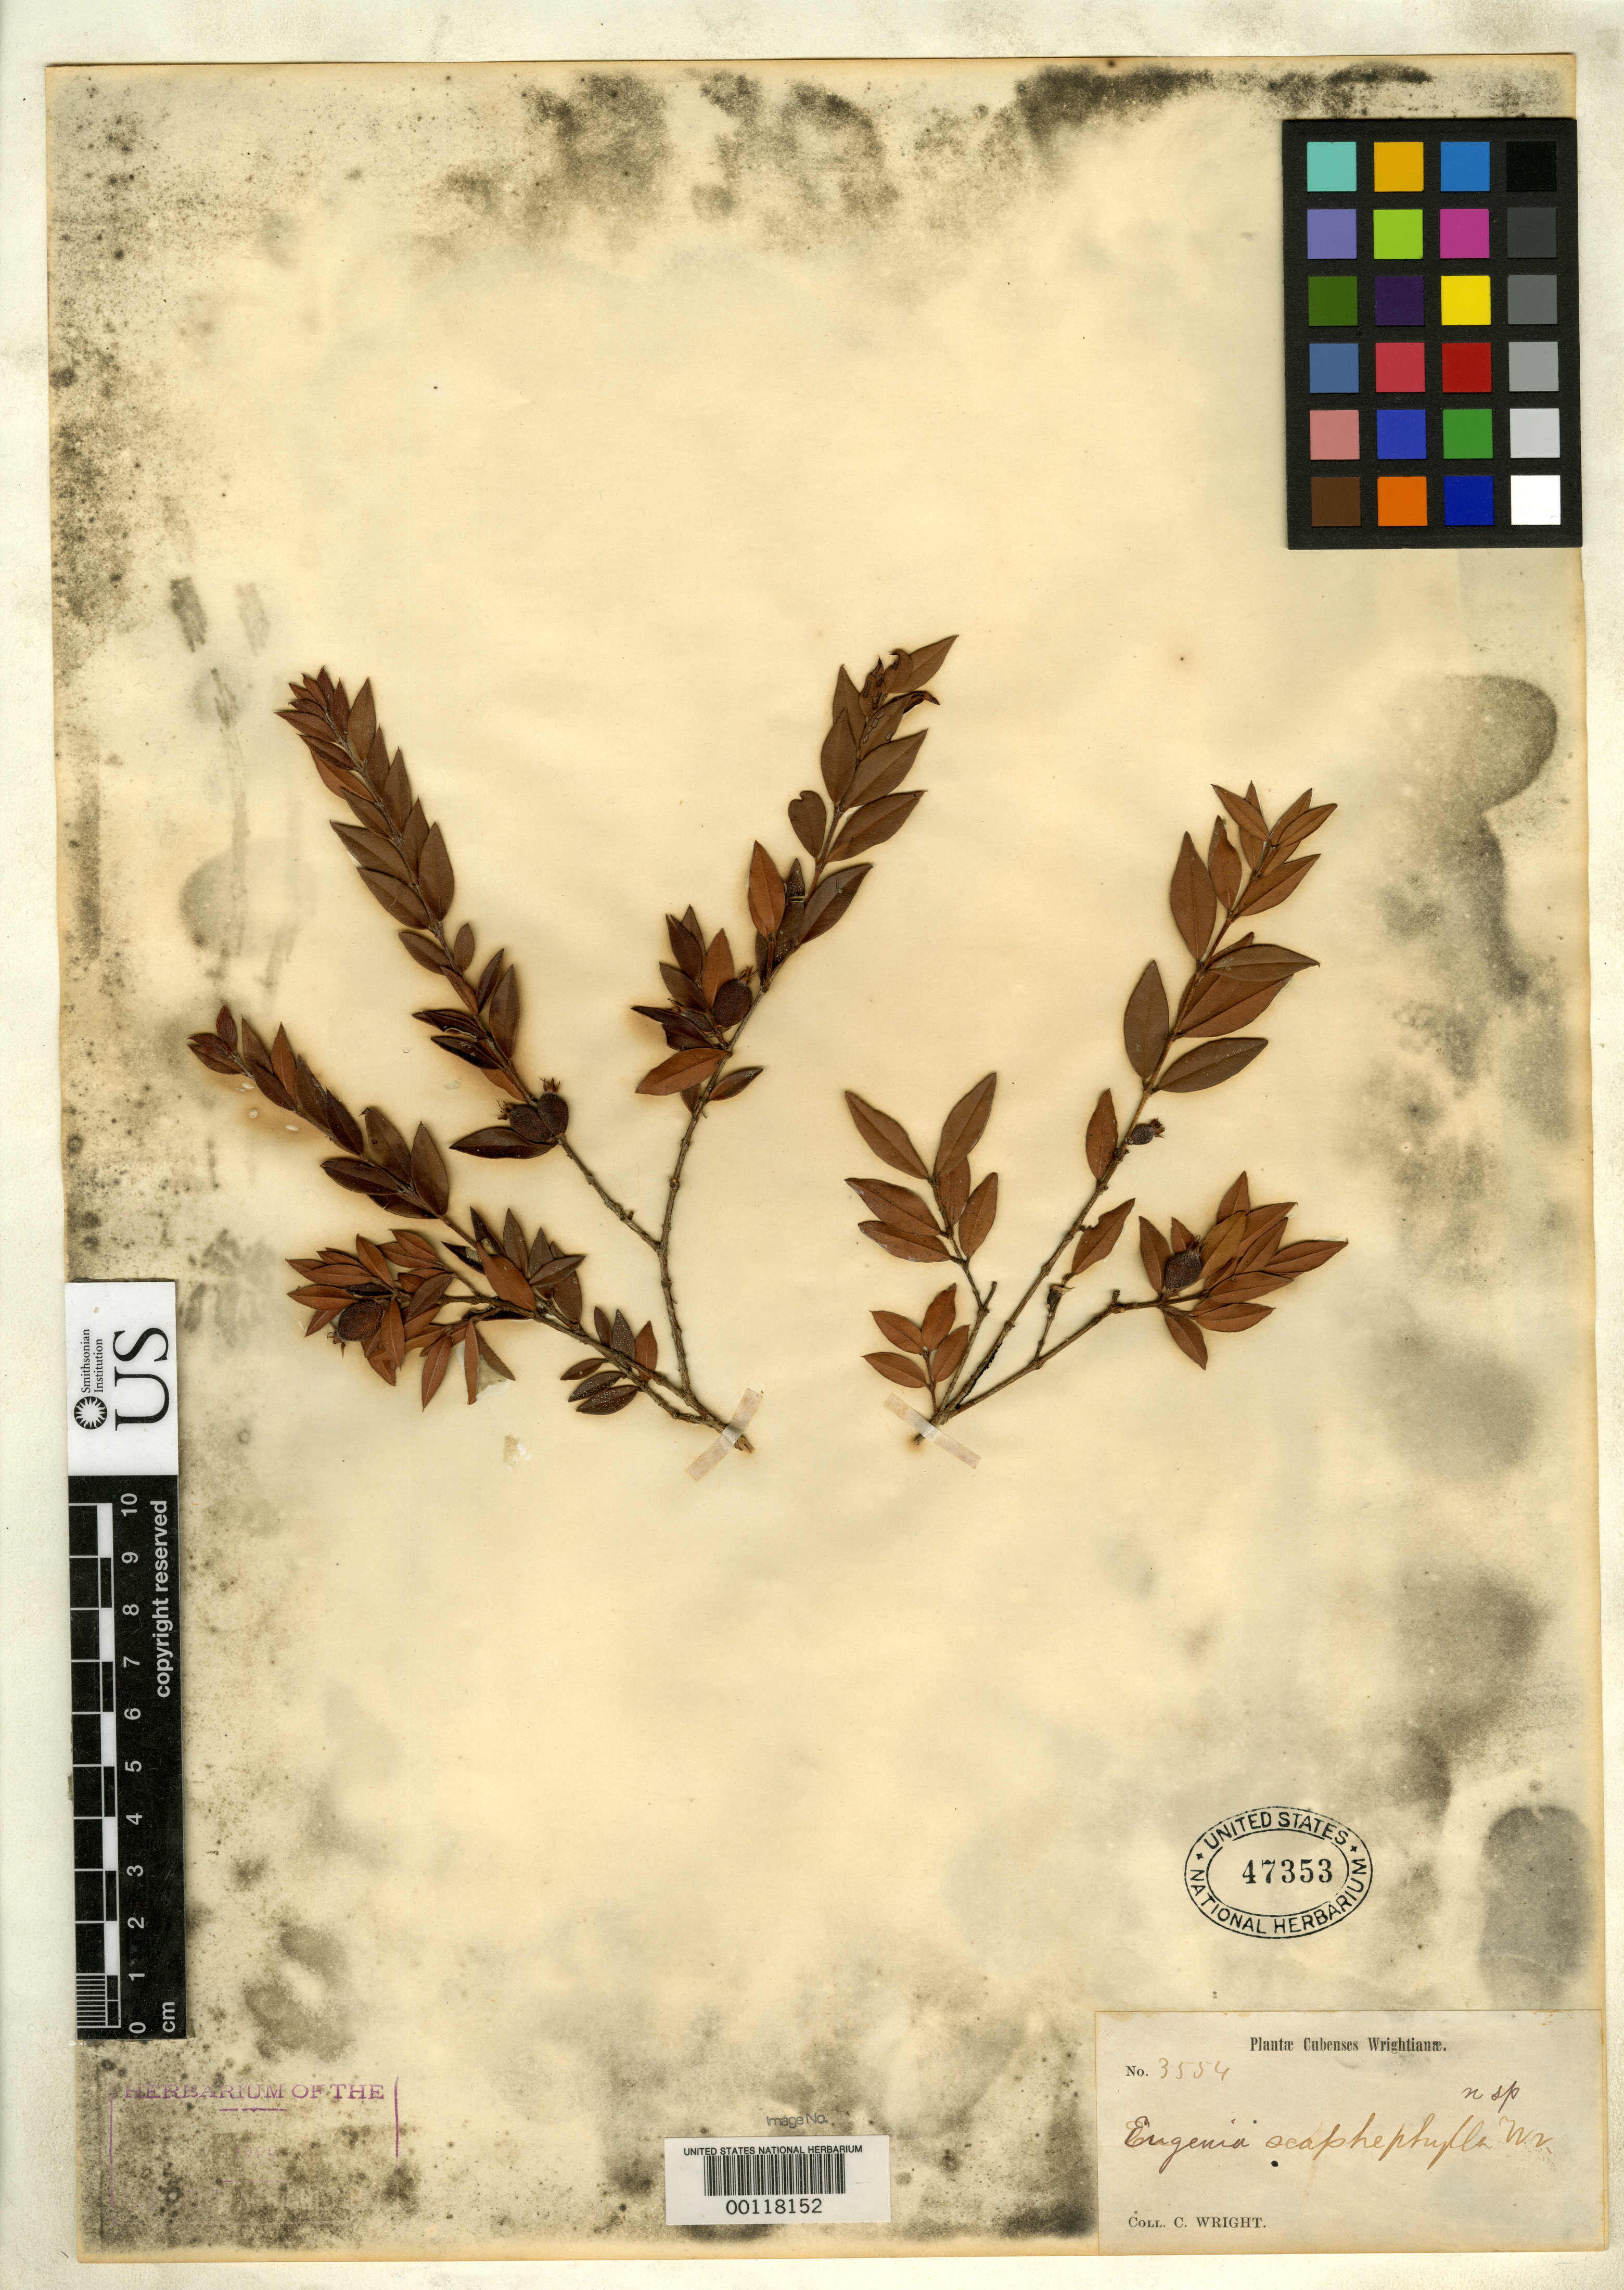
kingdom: Plantae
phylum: Tracheophyta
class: Magnoliopsida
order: Myrtales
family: Myrtaceae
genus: Eugenia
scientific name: Eugenia scaphephylla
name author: C. Wright in Sauvalle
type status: Type Collection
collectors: C. Wright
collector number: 3554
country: Cuba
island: Greater Antilles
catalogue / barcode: US 47353